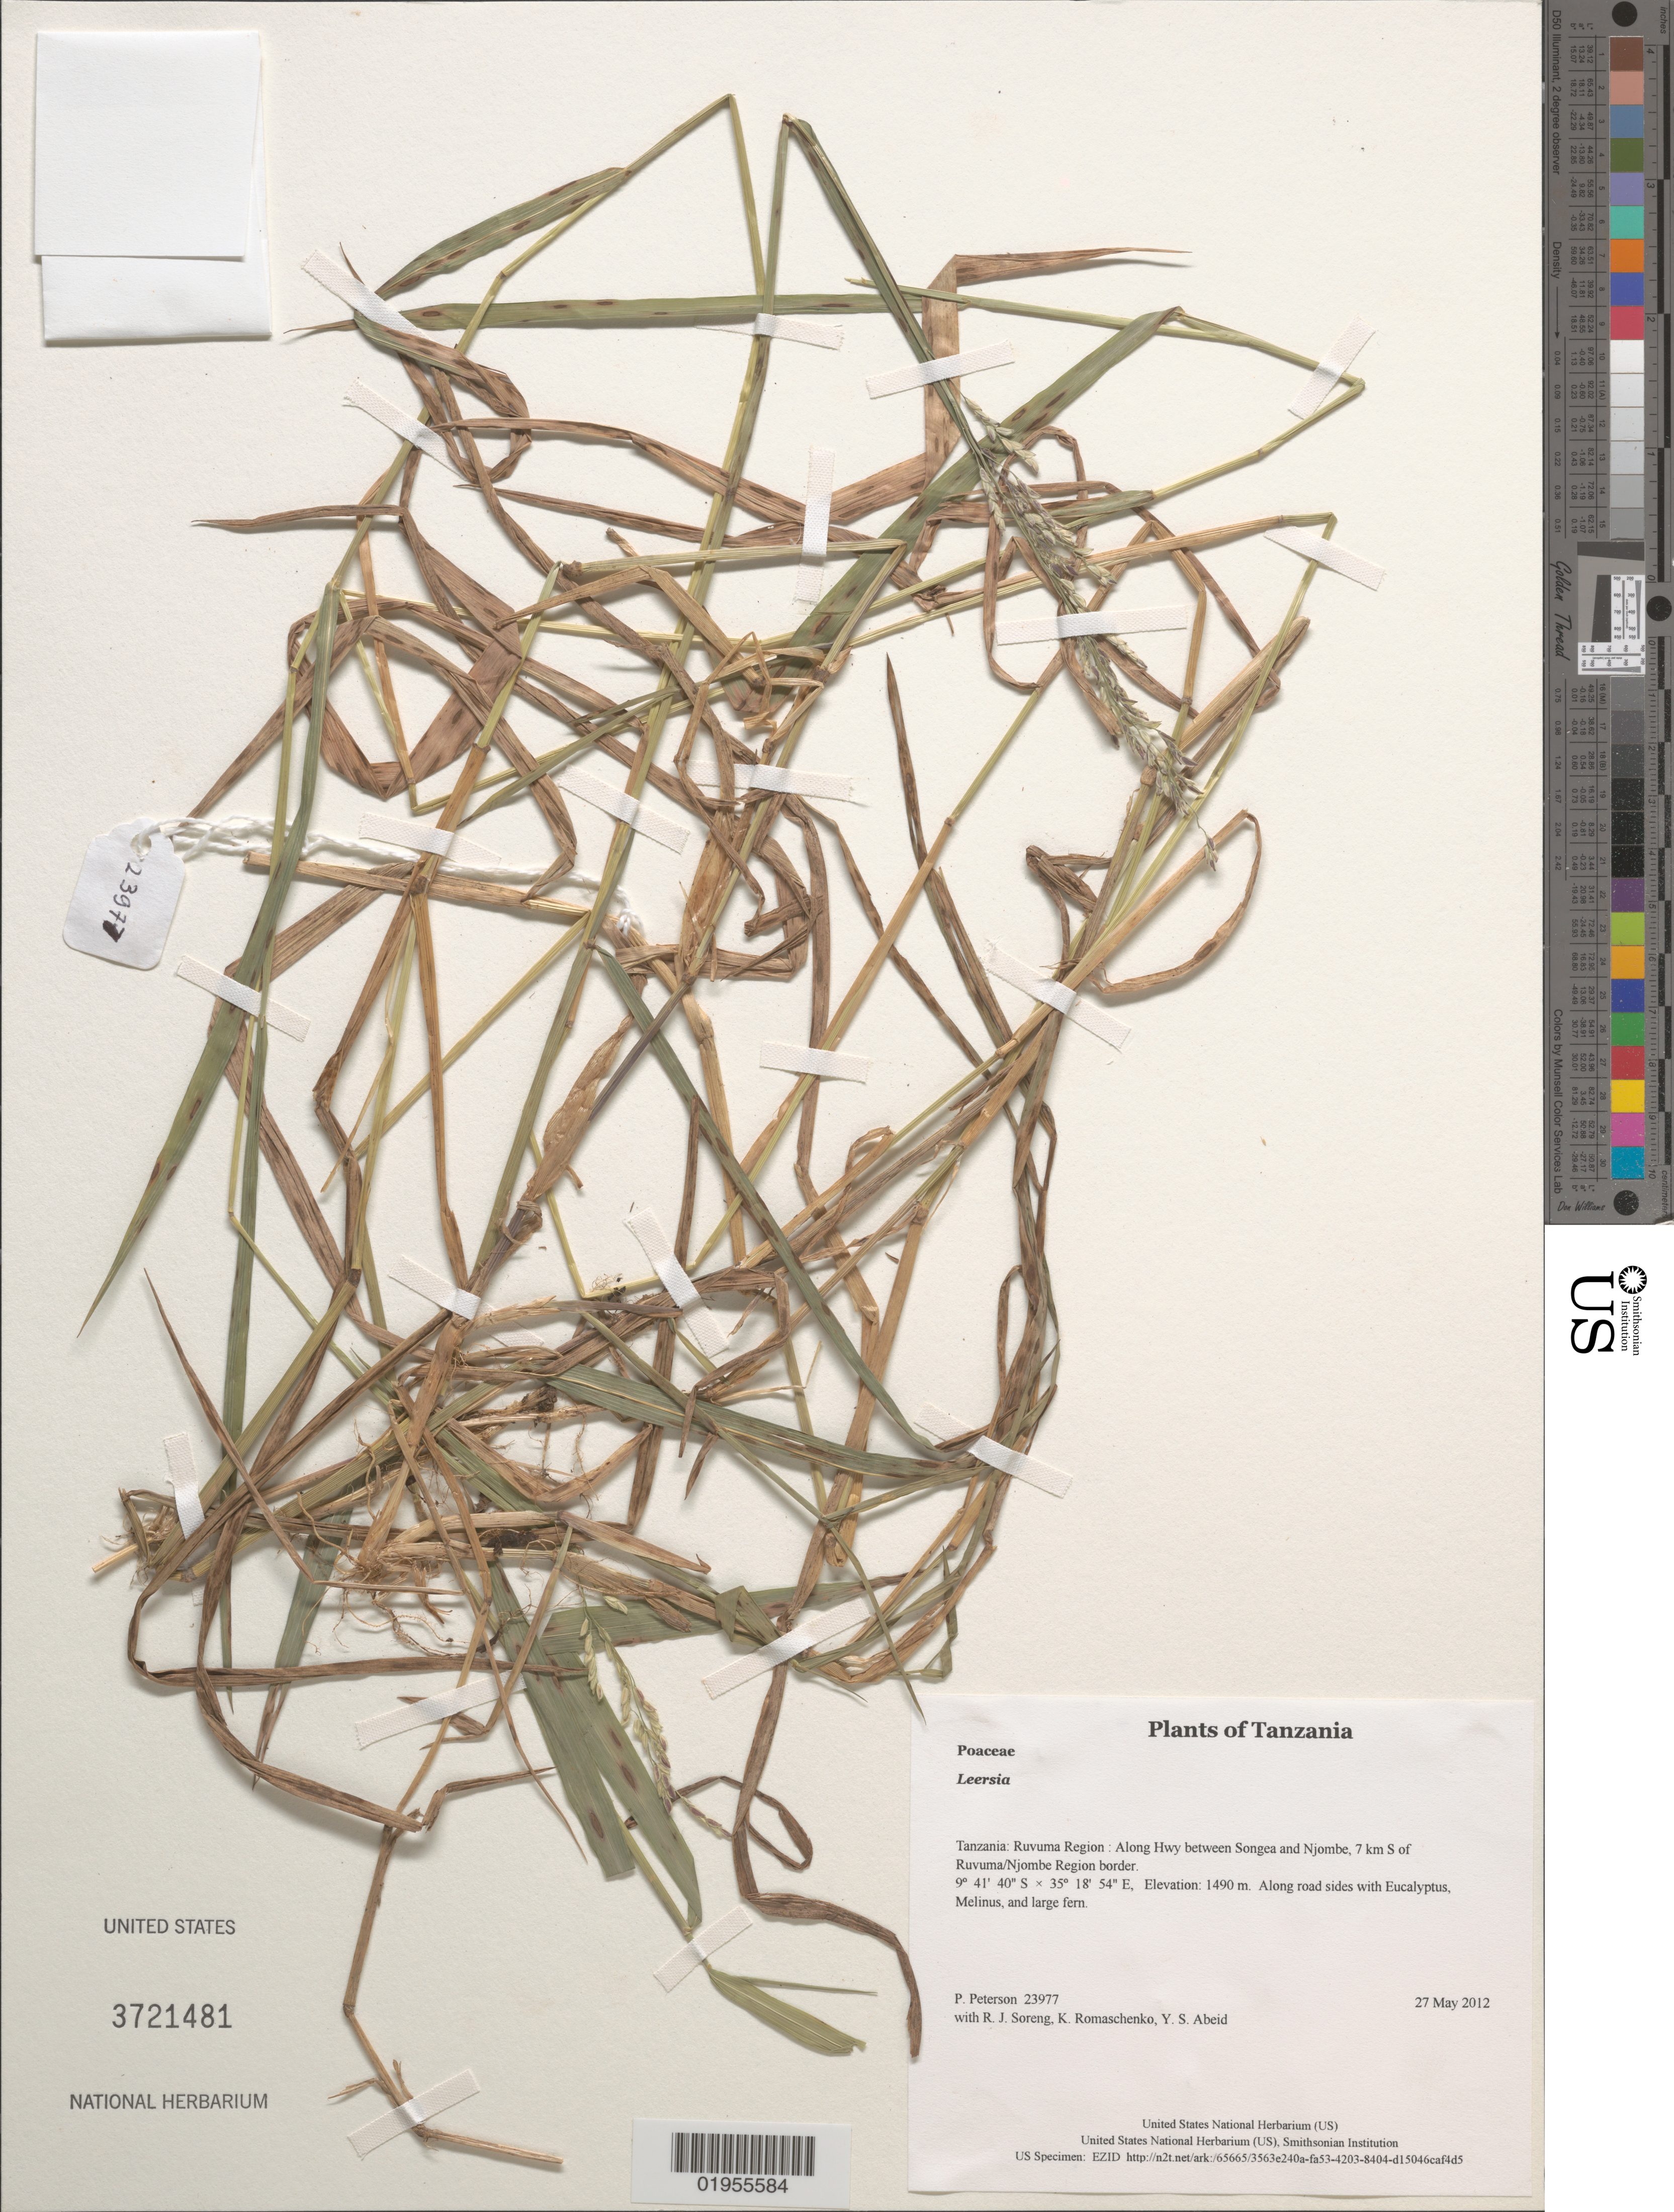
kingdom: Plantae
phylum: Tracheophyta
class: Liliopsida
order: Poales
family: Poaceae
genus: Leersia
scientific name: Leersia sp.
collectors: P. M. Peterson, R. J. Soreng, K. Romaschenko & Y. Abeid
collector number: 23977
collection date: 2012-05-27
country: Tanzania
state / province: Ruvuma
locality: Along Hwy between Songea and Njombe, 7 km S of Ruvuma/Njombe Region border.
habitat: Along road sides with Eucalyptus, Melinus, and large fern.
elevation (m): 1490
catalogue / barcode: US 3721481